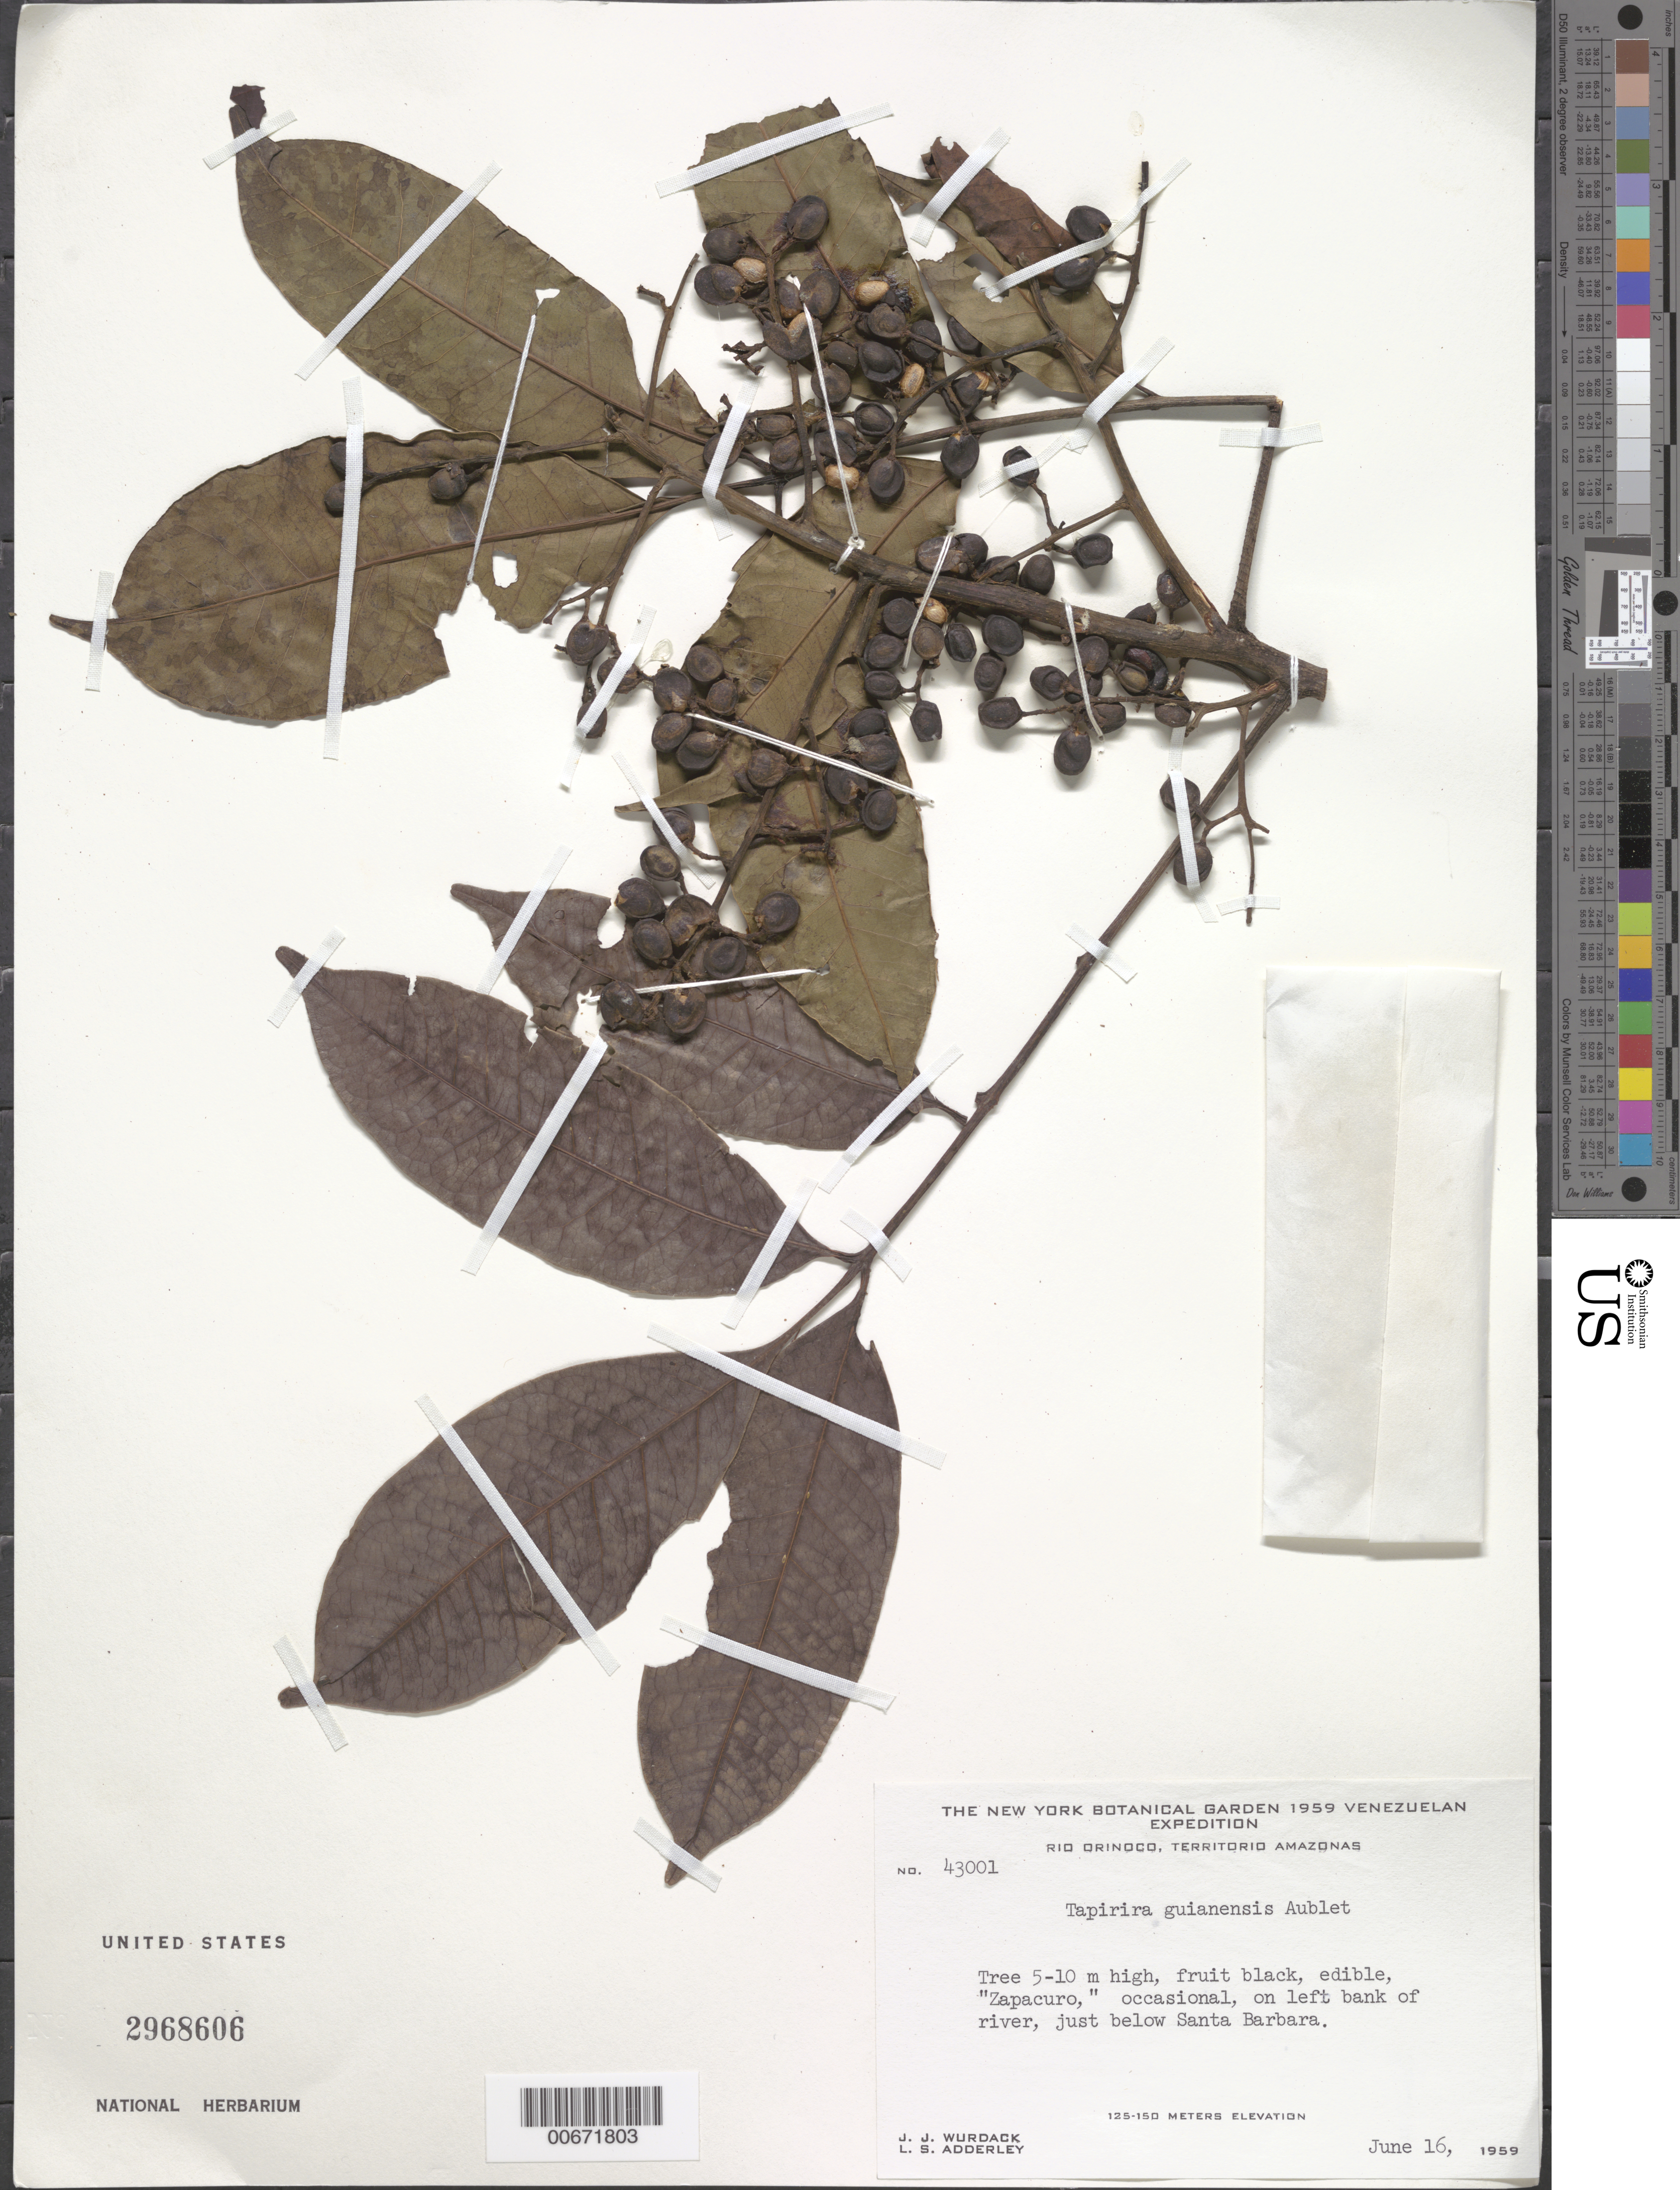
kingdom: Plantae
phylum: Tracheophyta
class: Magnoliopsida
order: Sapindales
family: Anacardiaceae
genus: Tapirira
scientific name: Tapirira guianensis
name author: Aubl.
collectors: J. J. Wurdack & L. S. Adderley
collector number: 43001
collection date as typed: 16-Jun-59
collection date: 1959-06-16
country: Venezuela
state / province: Amazonas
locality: Santa Barbara, just below; left bank of Río Orinoco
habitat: Left bank of Orinoco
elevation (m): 125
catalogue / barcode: US 2968606